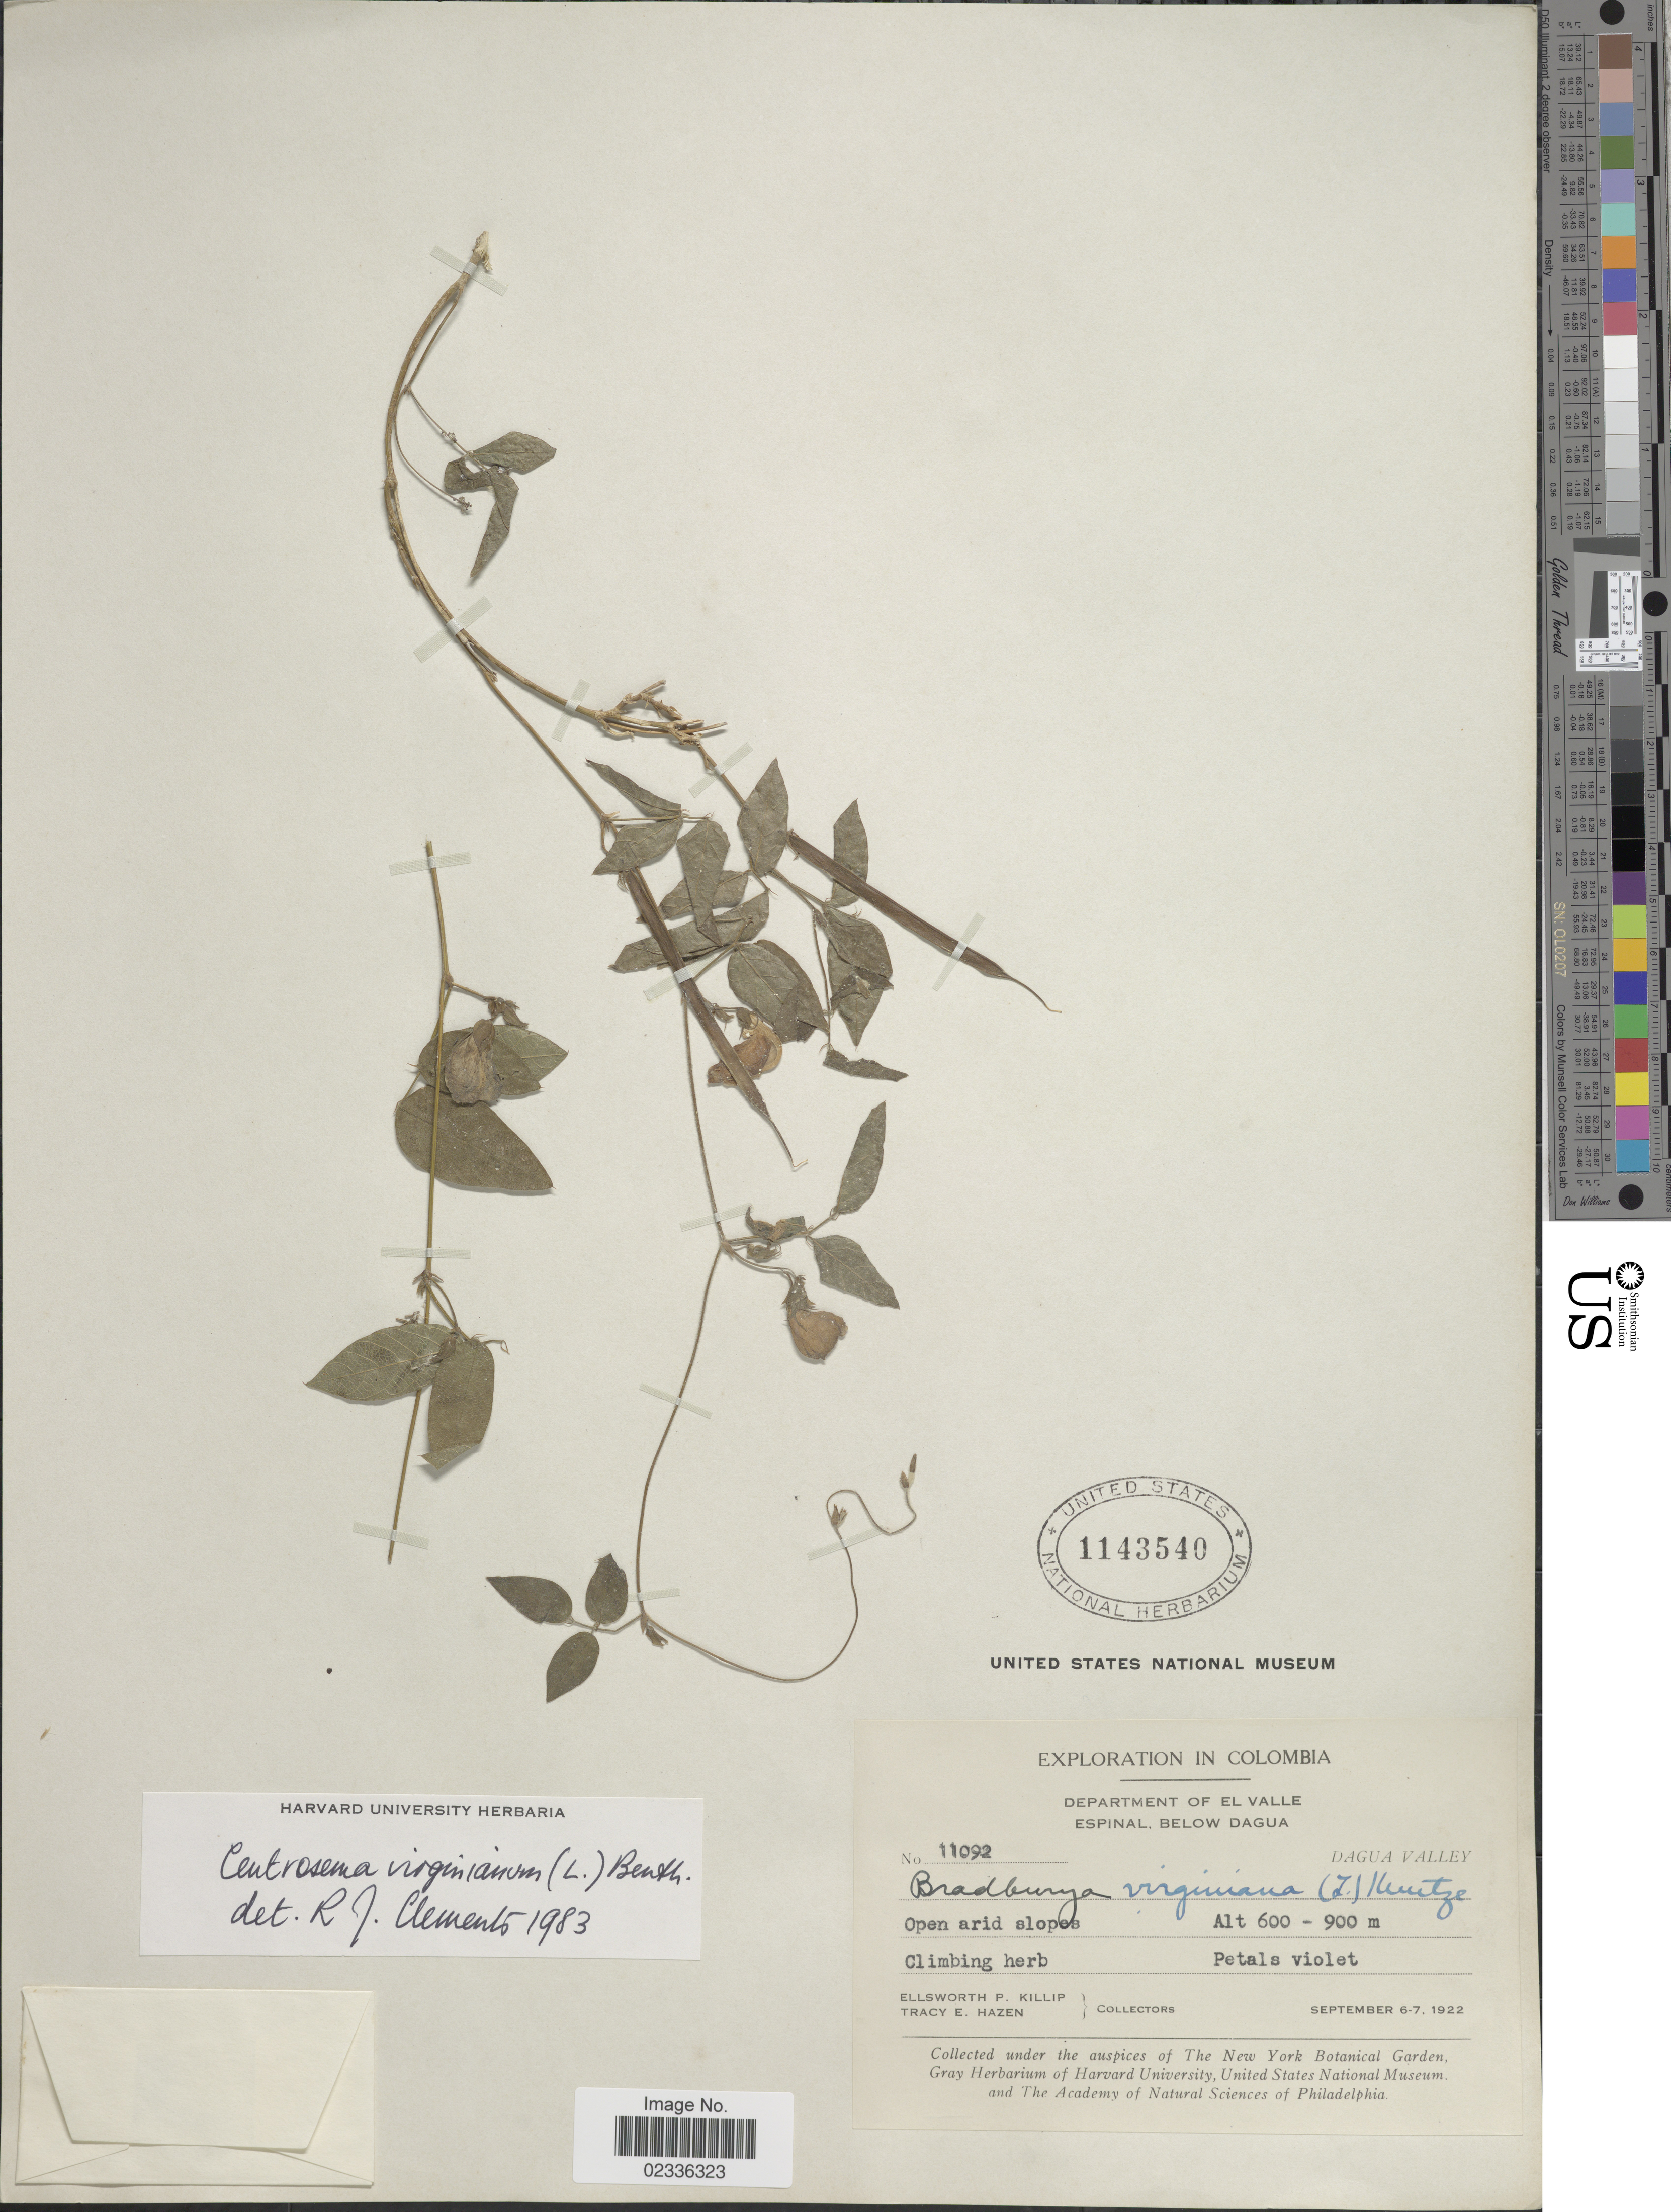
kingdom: Plantae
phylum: Tracheophyta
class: Magnoliopsida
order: Fabales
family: Fabaceae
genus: Centrosema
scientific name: Centrosema virginianum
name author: (L.) Benth.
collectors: E. P. Killip & T. E. Hazen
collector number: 11092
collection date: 1922-09-06/1922-09-07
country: Colombia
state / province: Valle del Cauca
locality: Department of El Valle, Espinal below Dagua, Dagua Valley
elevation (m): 600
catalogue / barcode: US 1143540